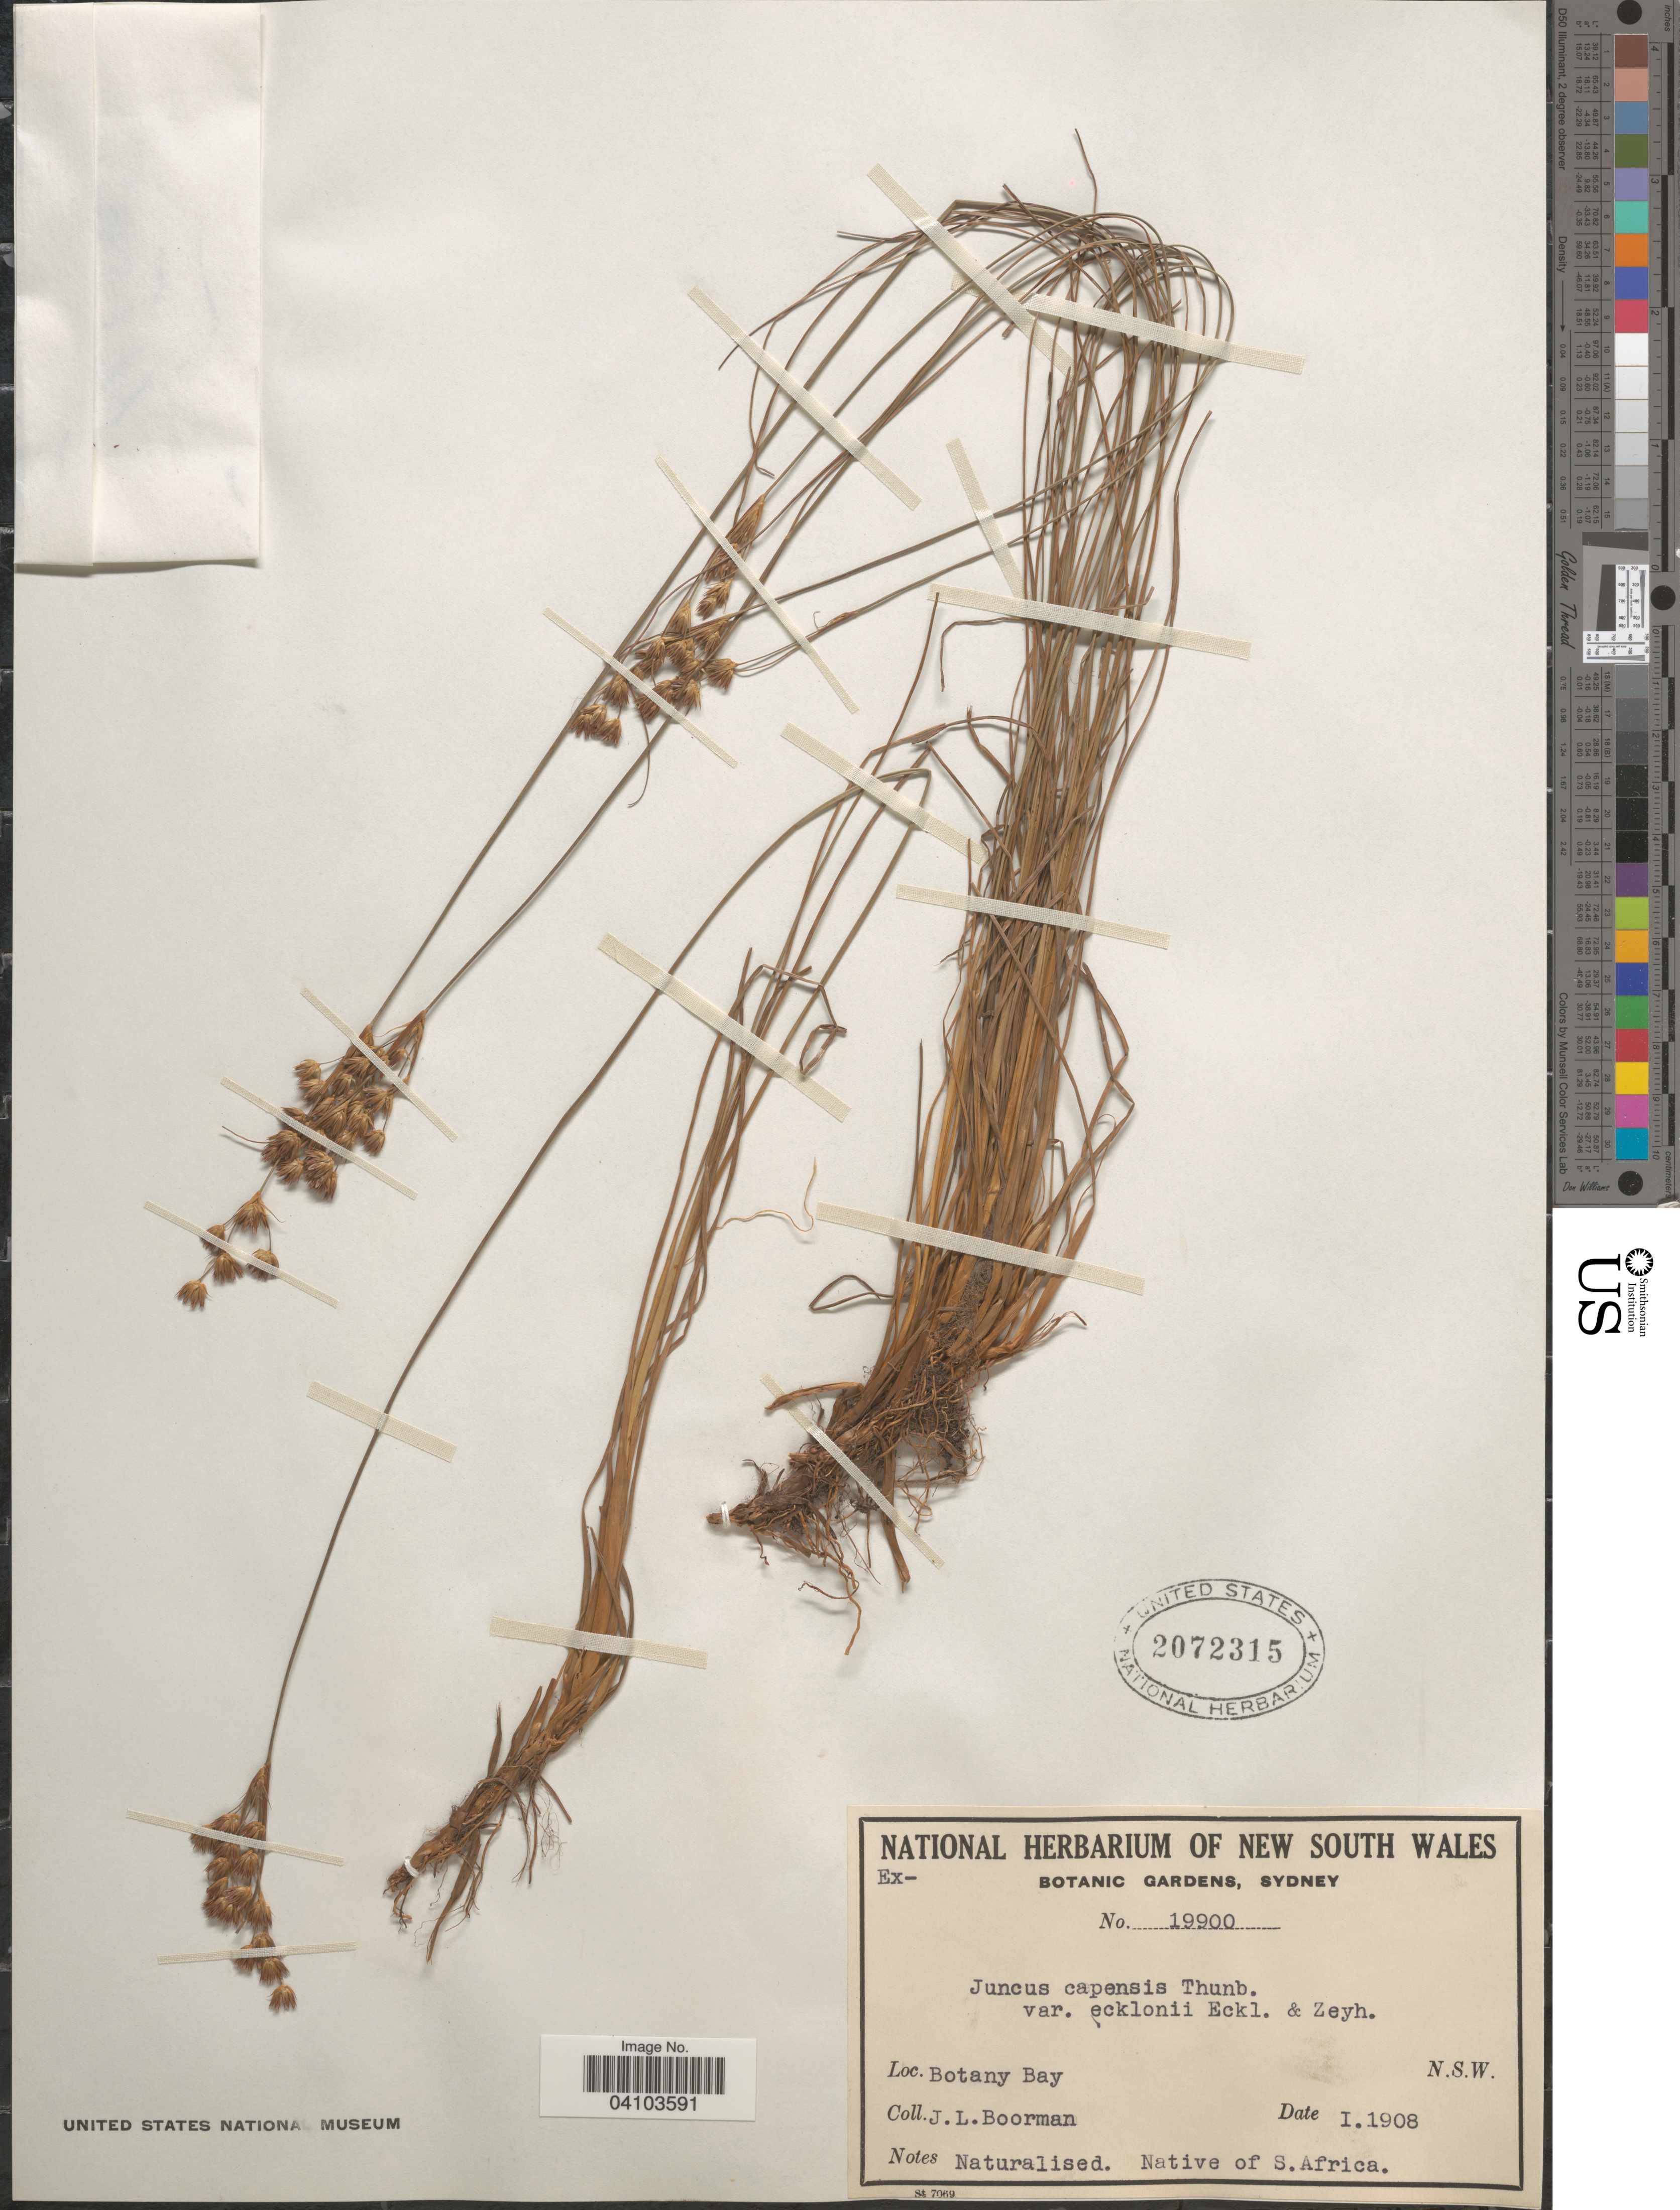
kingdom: Plantae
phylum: Tracheophyta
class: Liliopsida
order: Poales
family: Juncaceae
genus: Juncus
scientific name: Juncus capensis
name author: Thunb.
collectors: J. Boorman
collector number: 19900?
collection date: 1908-01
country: Australia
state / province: New South Wales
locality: Botany Bay. Native of S.Africa [unsure placement].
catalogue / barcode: US 2072315